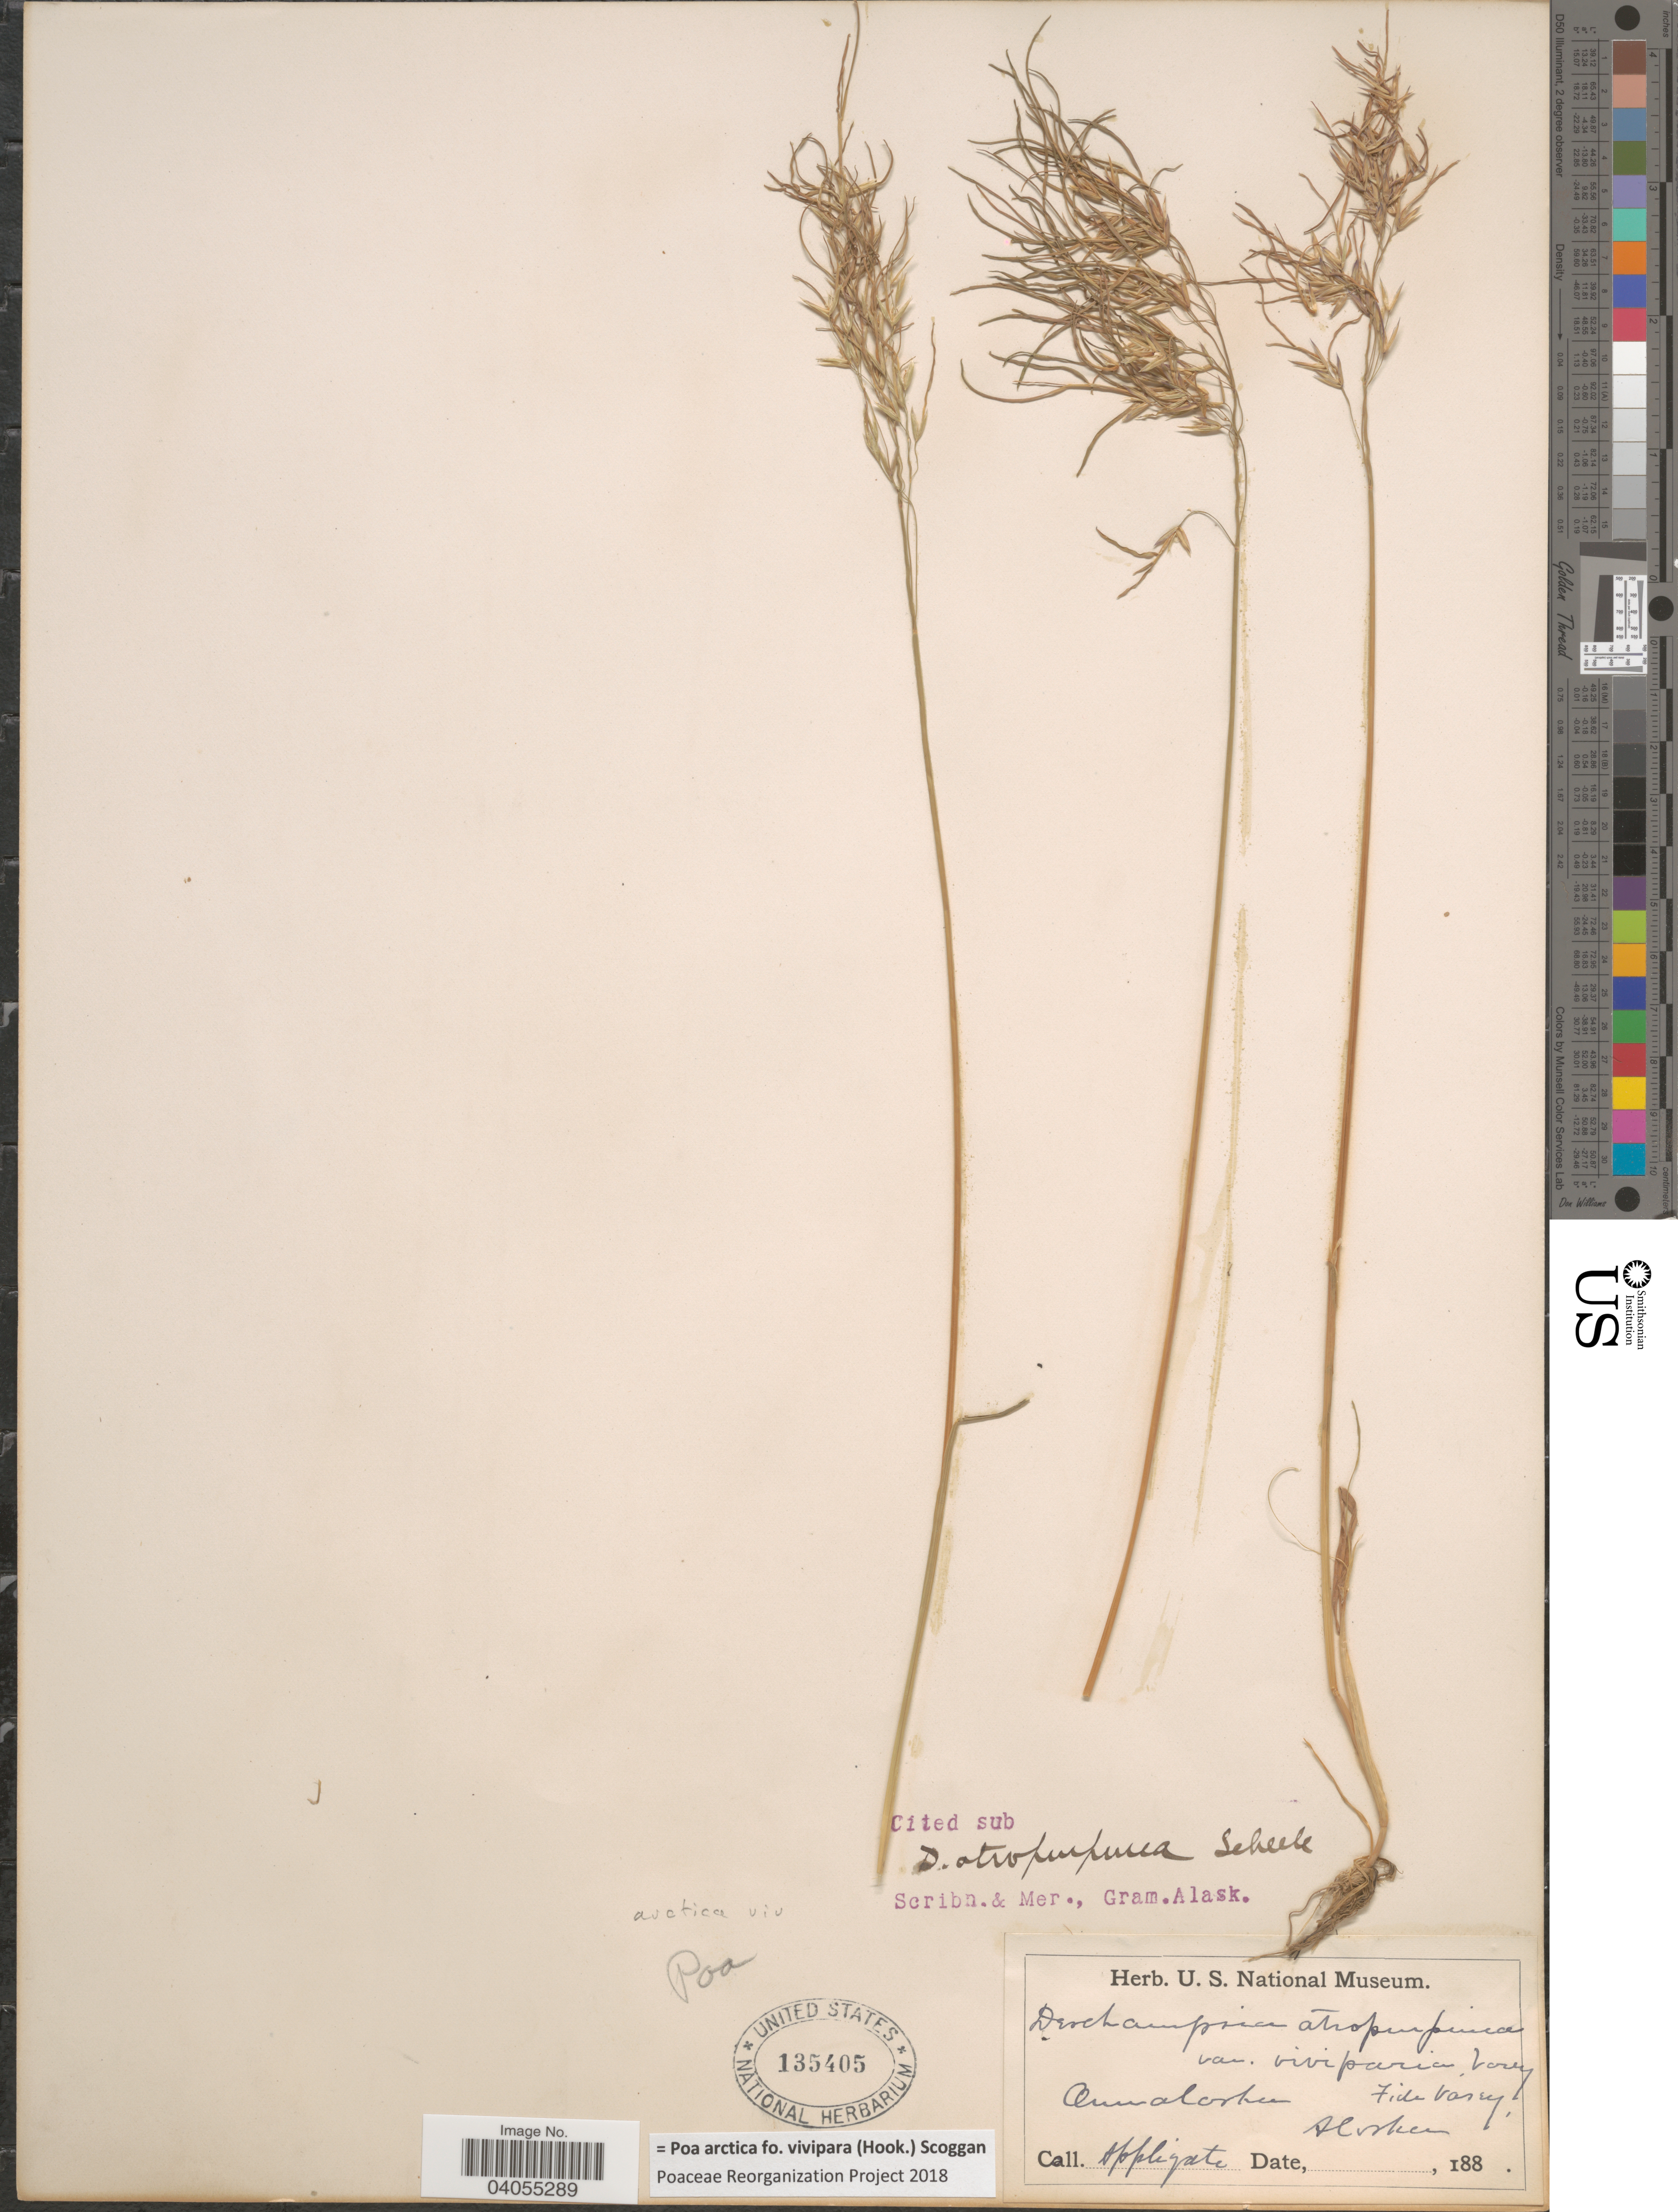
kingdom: Plantae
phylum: Tracheophyta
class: Liliopsida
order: Poales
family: Poaceae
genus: Poa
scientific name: Poa arctica f. vivipara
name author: (Hook.) Scoggan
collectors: -- Applegate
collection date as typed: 188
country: United States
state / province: Alaska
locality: Unalaska.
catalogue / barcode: US 135405